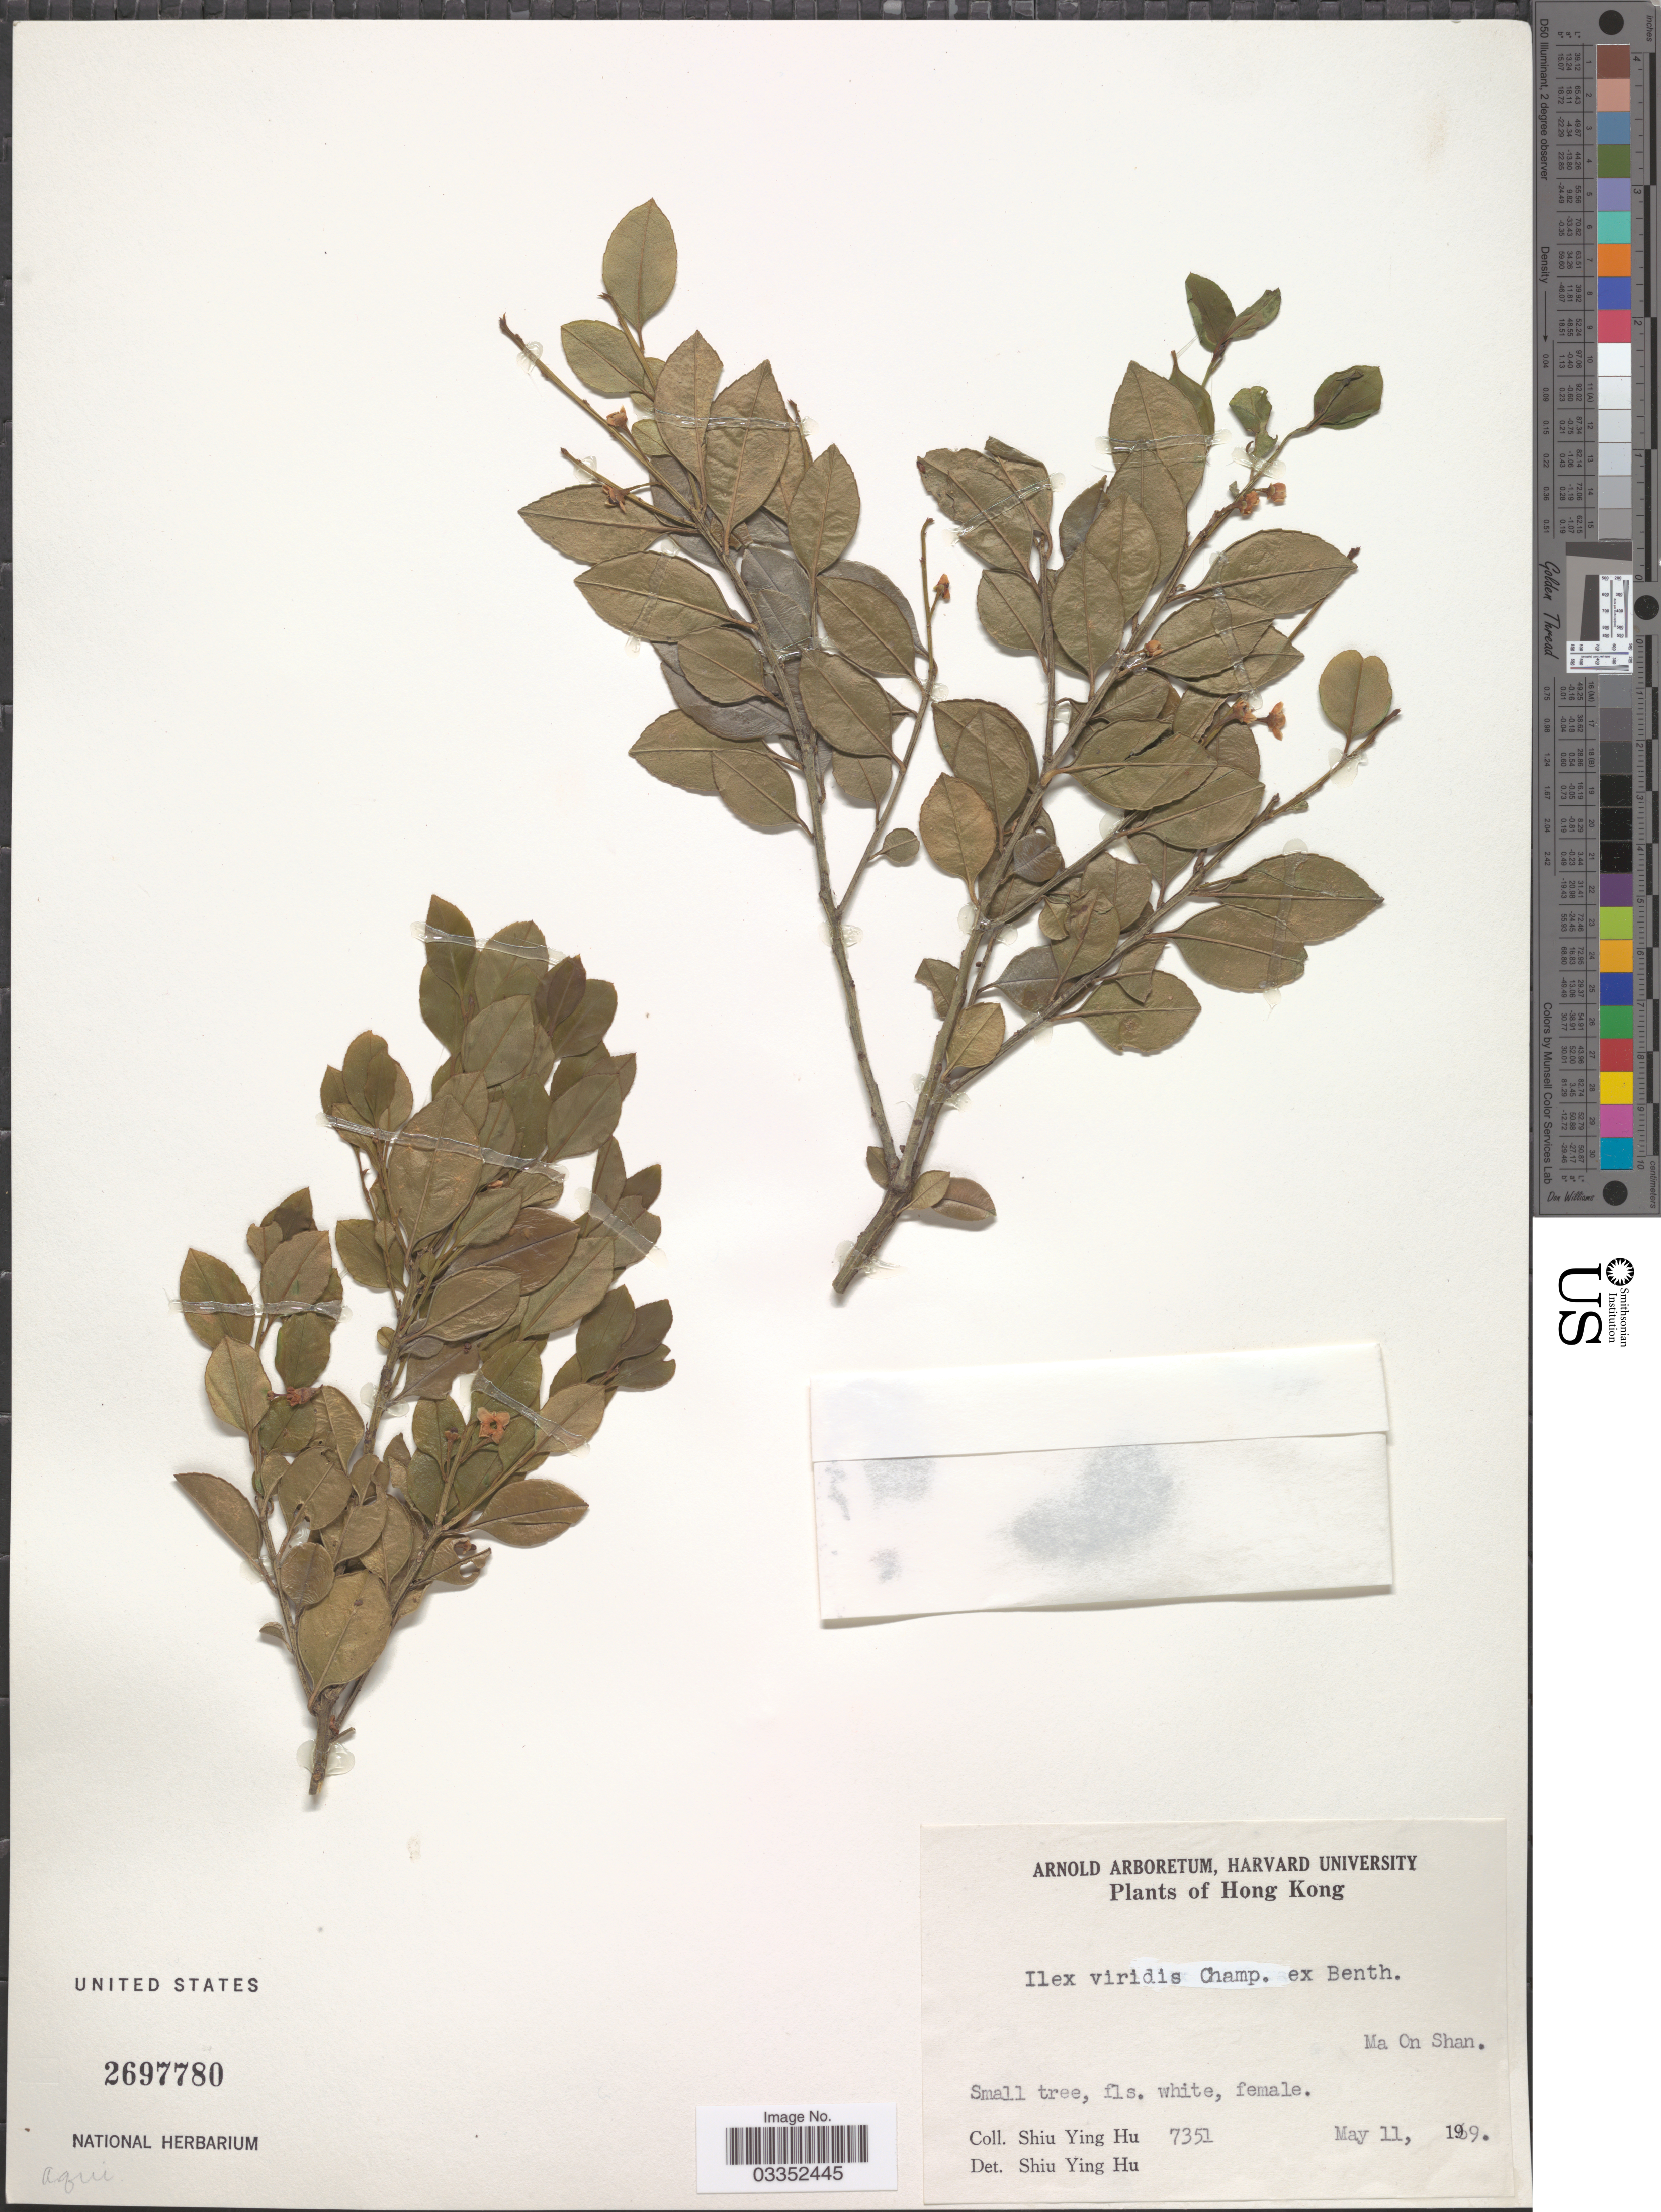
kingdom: Plantae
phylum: Tracheophyta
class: Magnoliopsida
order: Aquifoliales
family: Aquifoliaceae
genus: Ilex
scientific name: Ilex viridis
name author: Champ. ex Benth.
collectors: S. Y. Hu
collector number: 7351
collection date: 1969-05-11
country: China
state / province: Hong Kong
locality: Ma On Shan.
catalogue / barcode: US 2697780